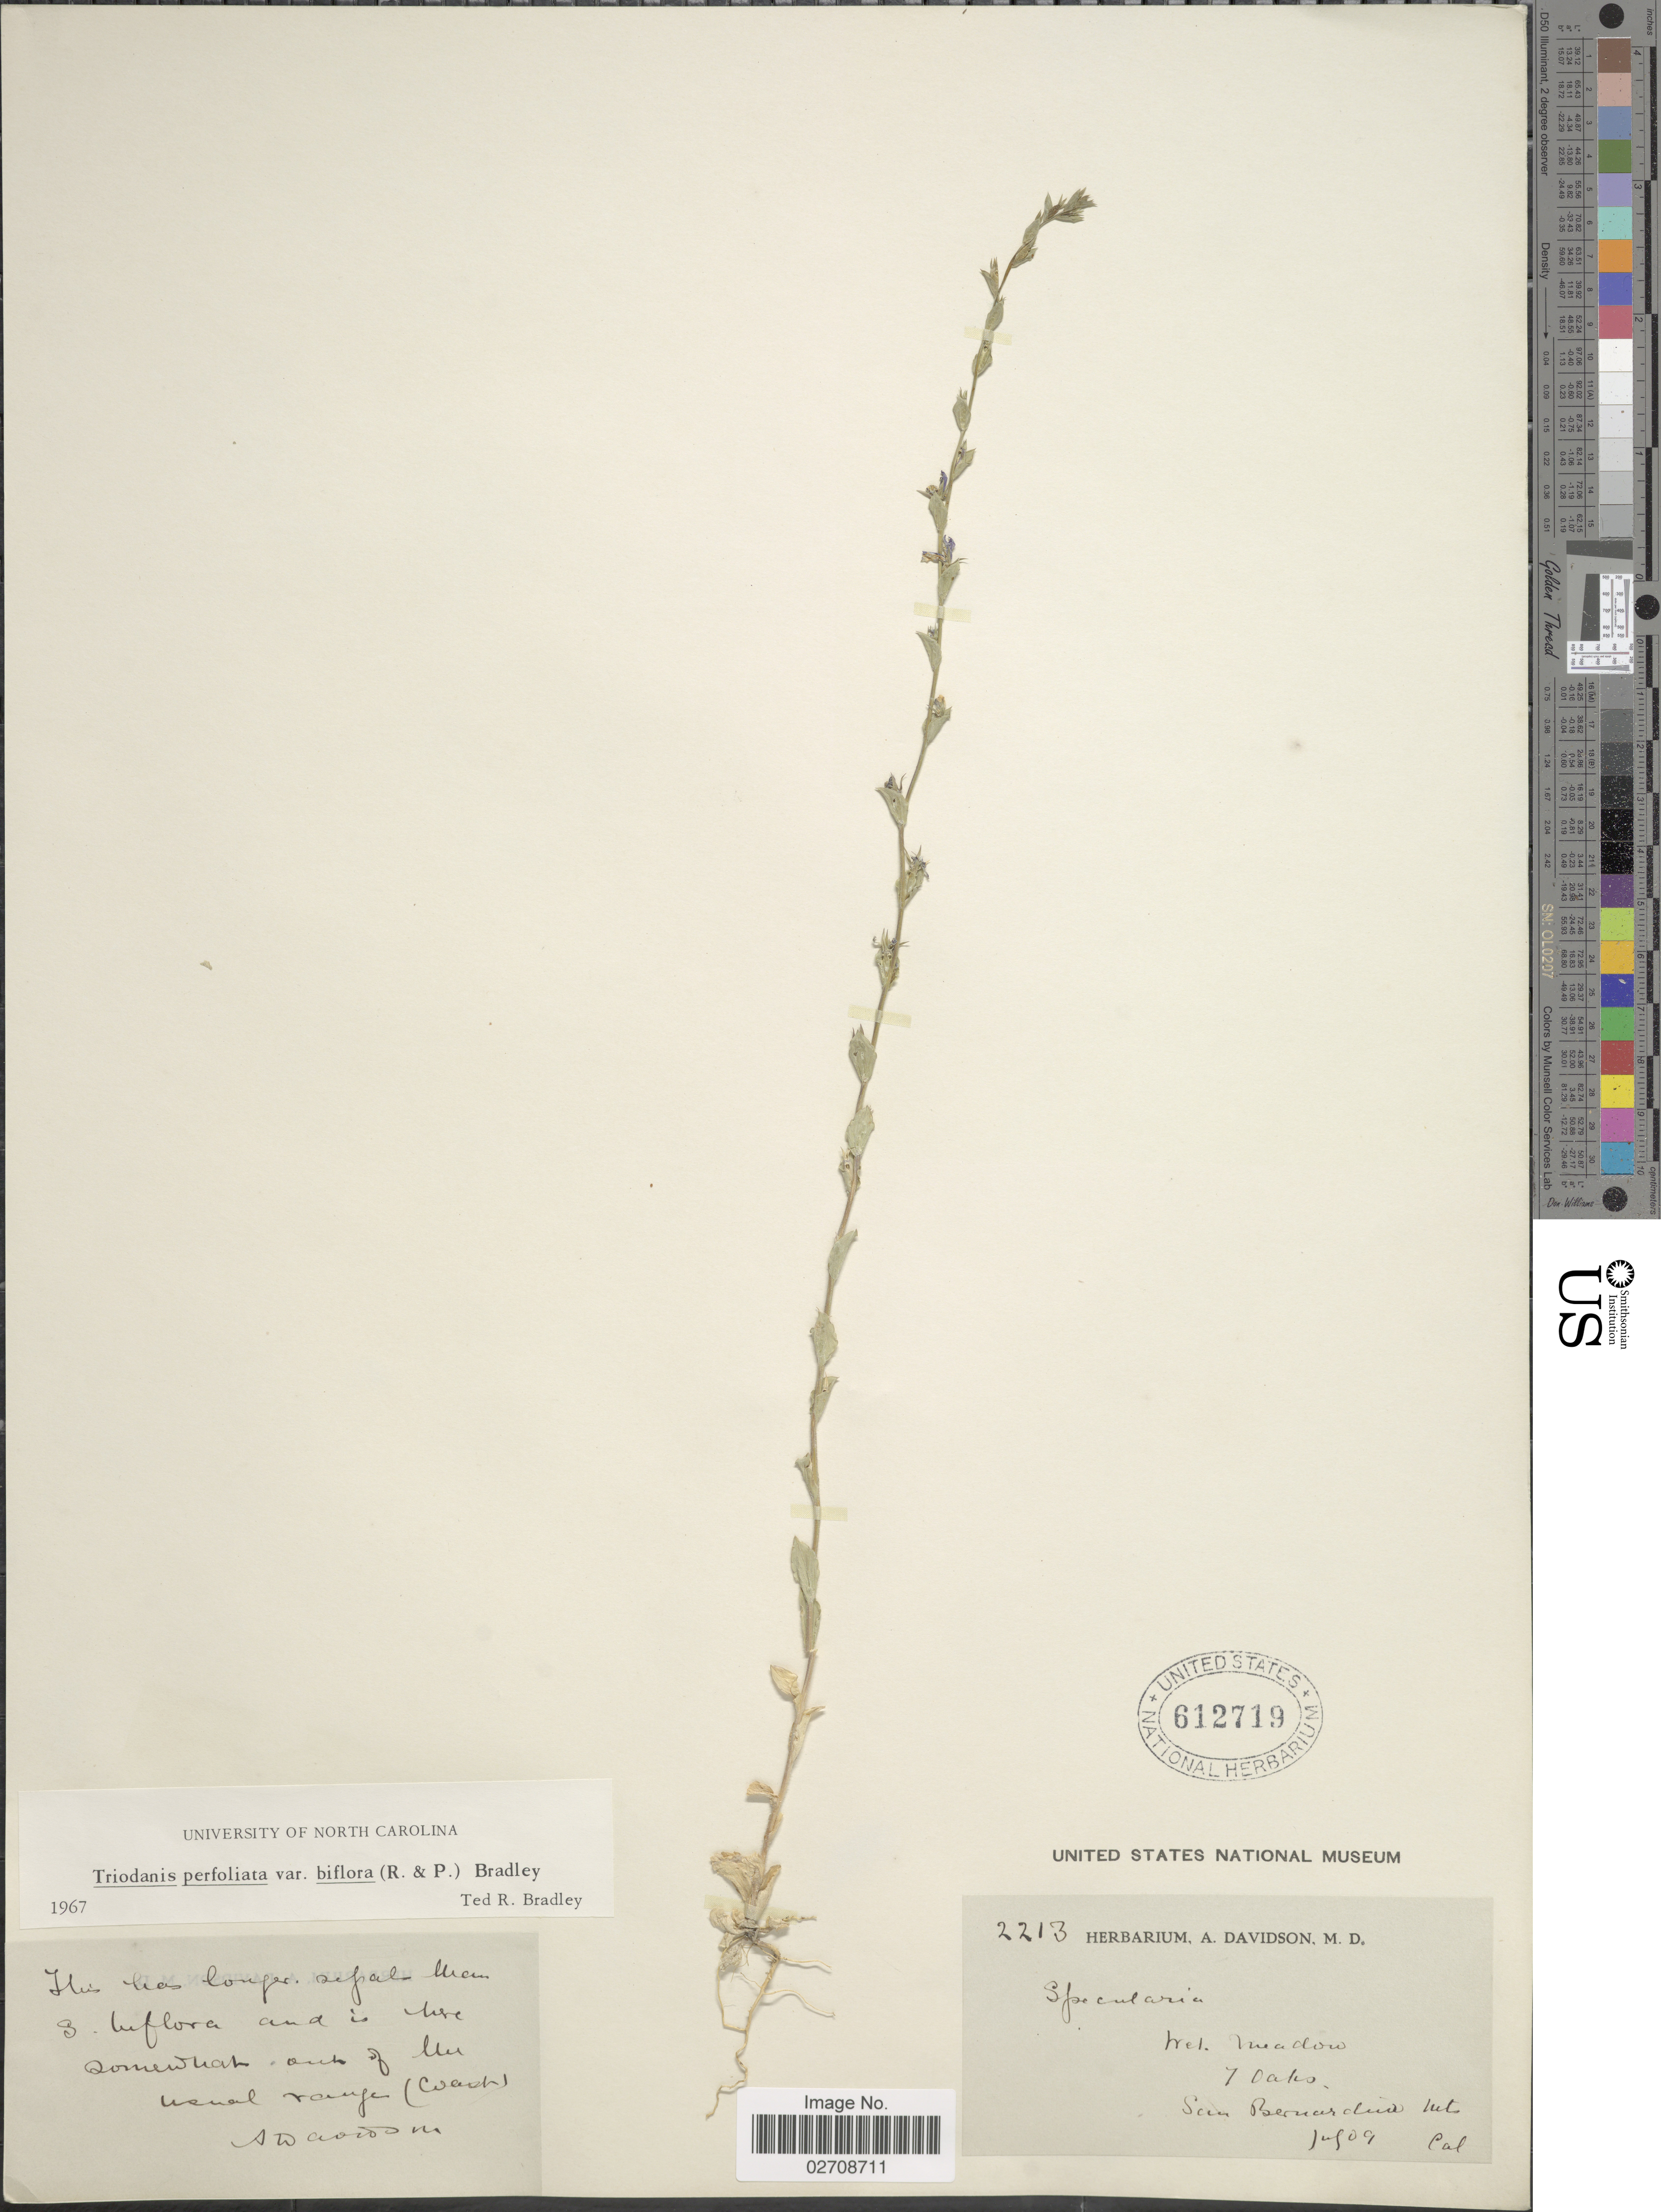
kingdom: Plantae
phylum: Tracheophyta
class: Magnoliopsida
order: Asterales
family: Campanulaceae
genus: Triodanis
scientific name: Triodanis biflora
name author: (Ruiz & Pav.) Greene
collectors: A. Davidson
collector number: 2213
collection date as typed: Transcribed d/m/y: /7/9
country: United States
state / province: California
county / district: San Bernardino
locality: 7 Oaks, San Bernardino Mts., Cal.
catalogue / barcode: US 612719